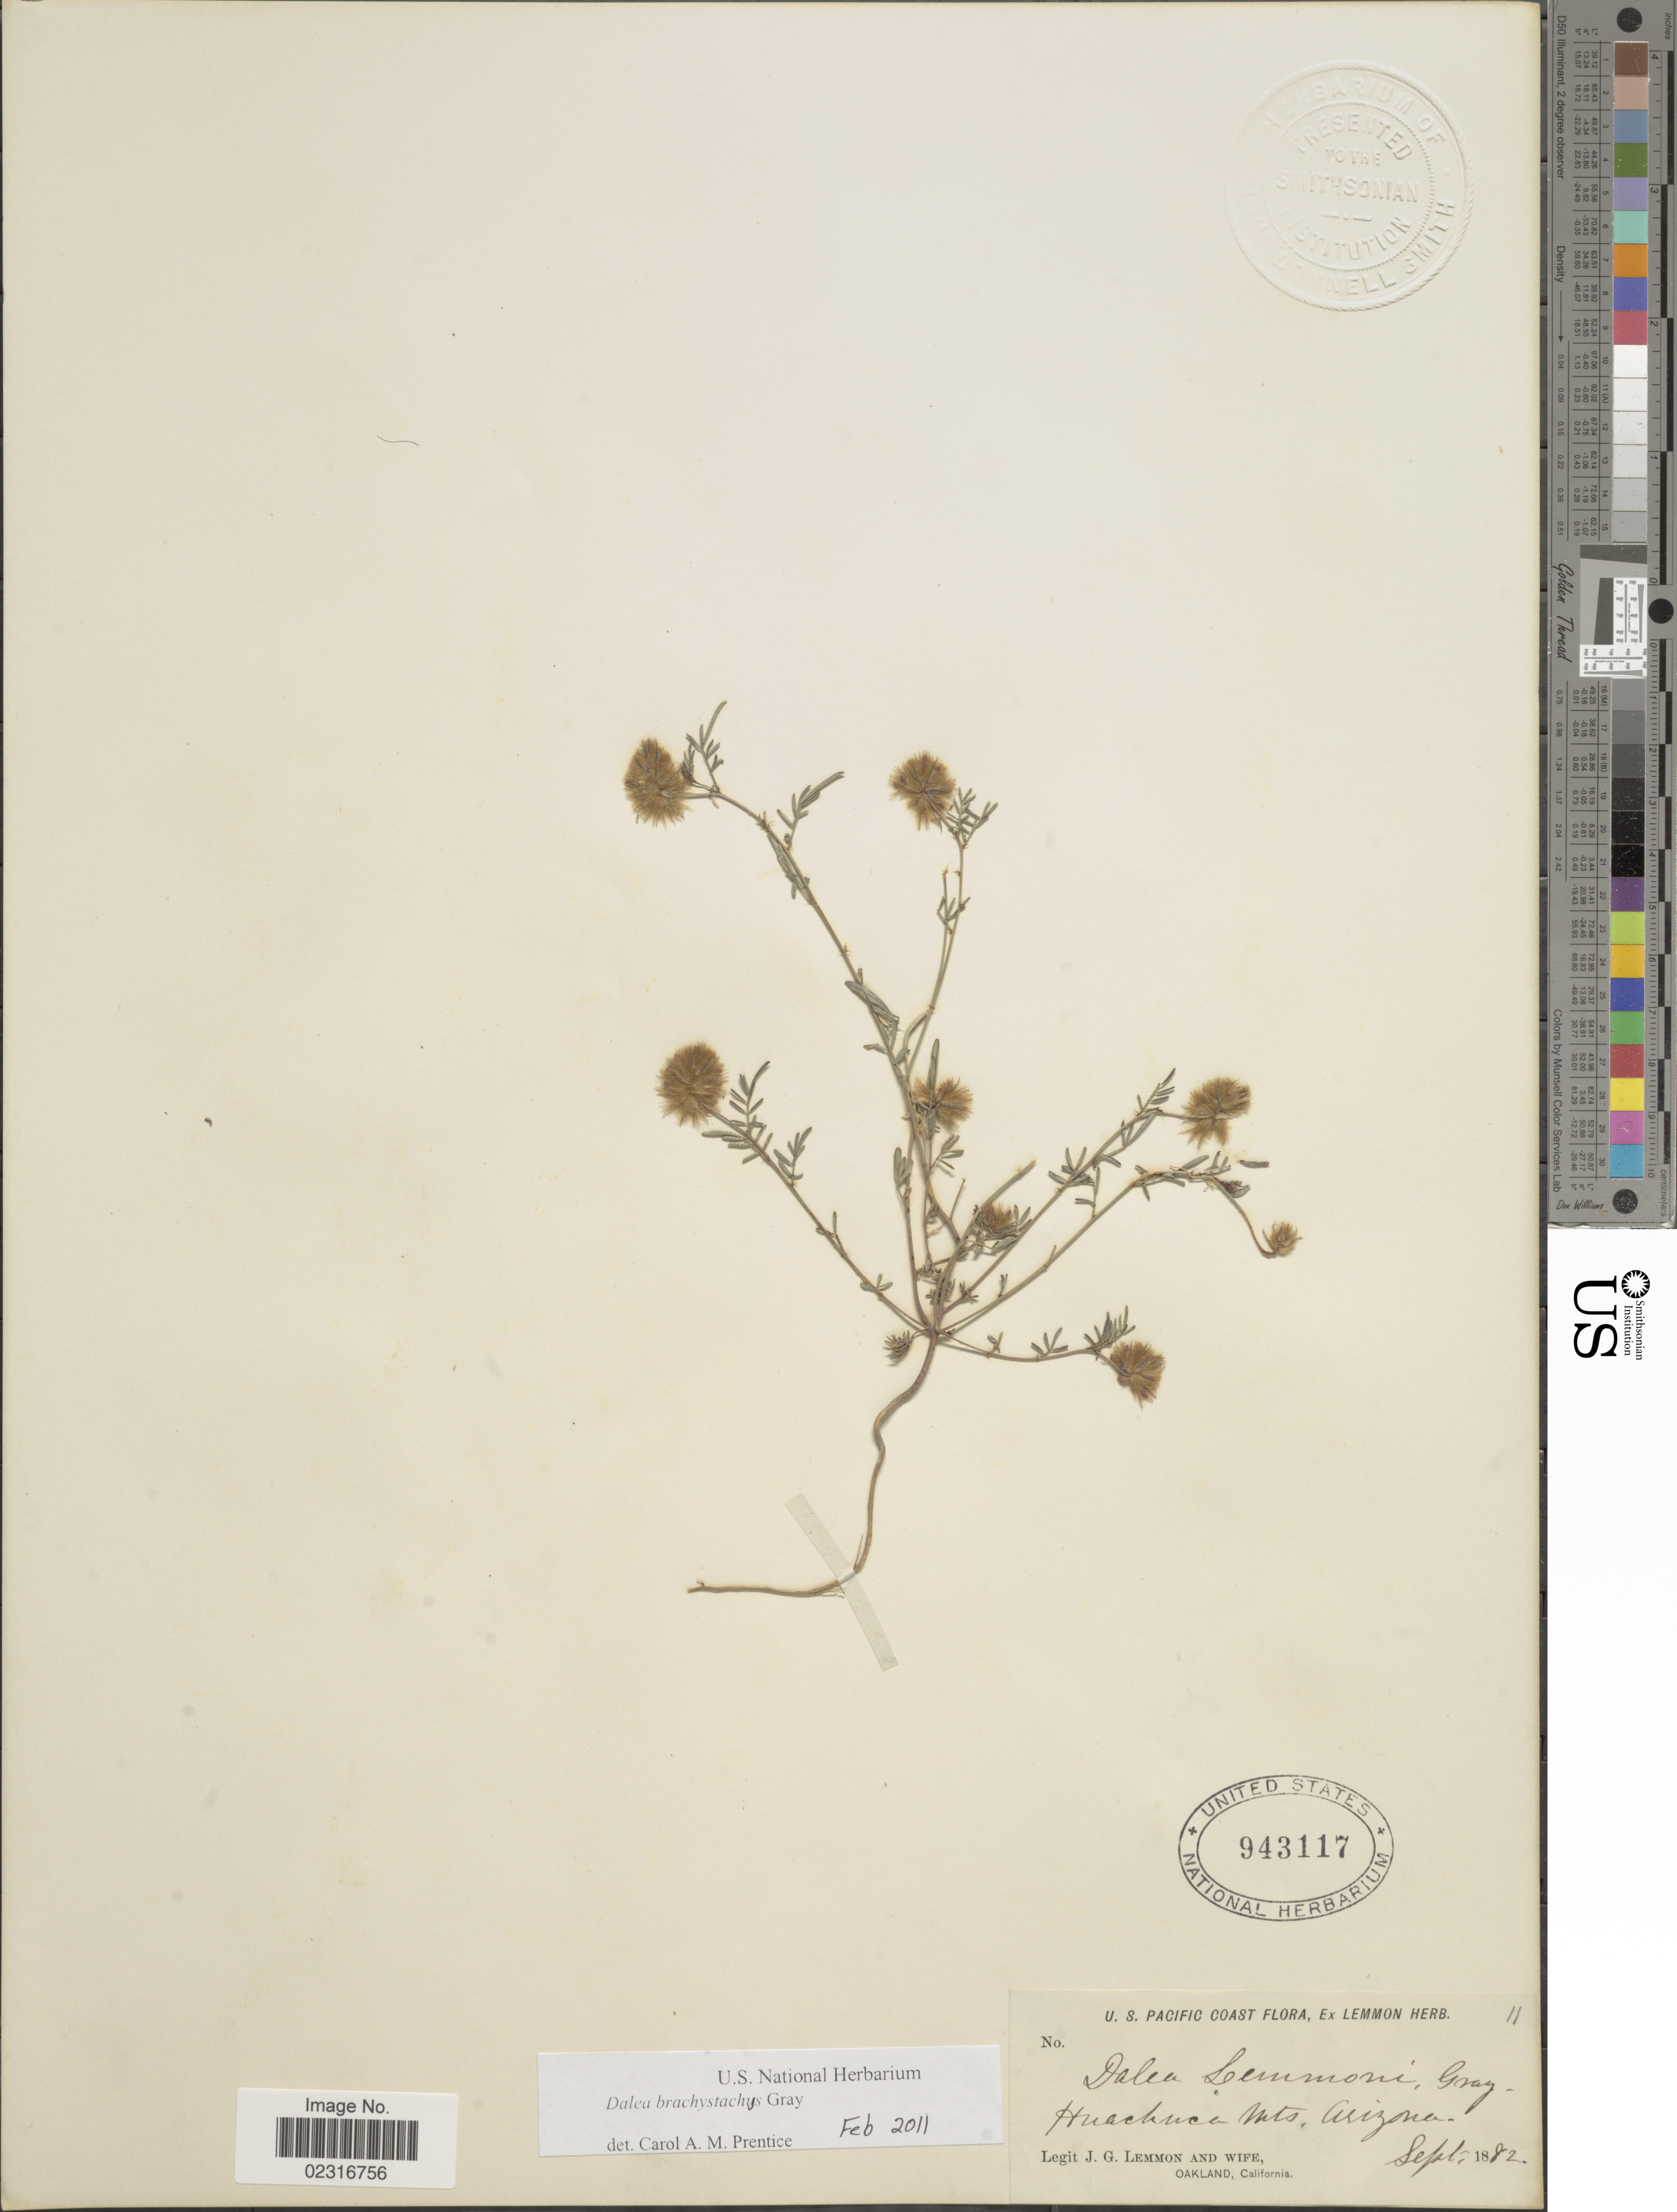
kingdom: Plantae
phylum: Tracheophyta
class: Magnoliopsida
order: Fabales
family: Fabaceae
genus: Dalea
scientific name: Dalea brachystachys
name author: A. Gray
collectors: J. Lemmon & Mrs. J. G. Lemmon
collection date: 1882-09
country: United States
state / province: Arizona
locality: Huachuca Mts.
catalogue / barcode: US 943117